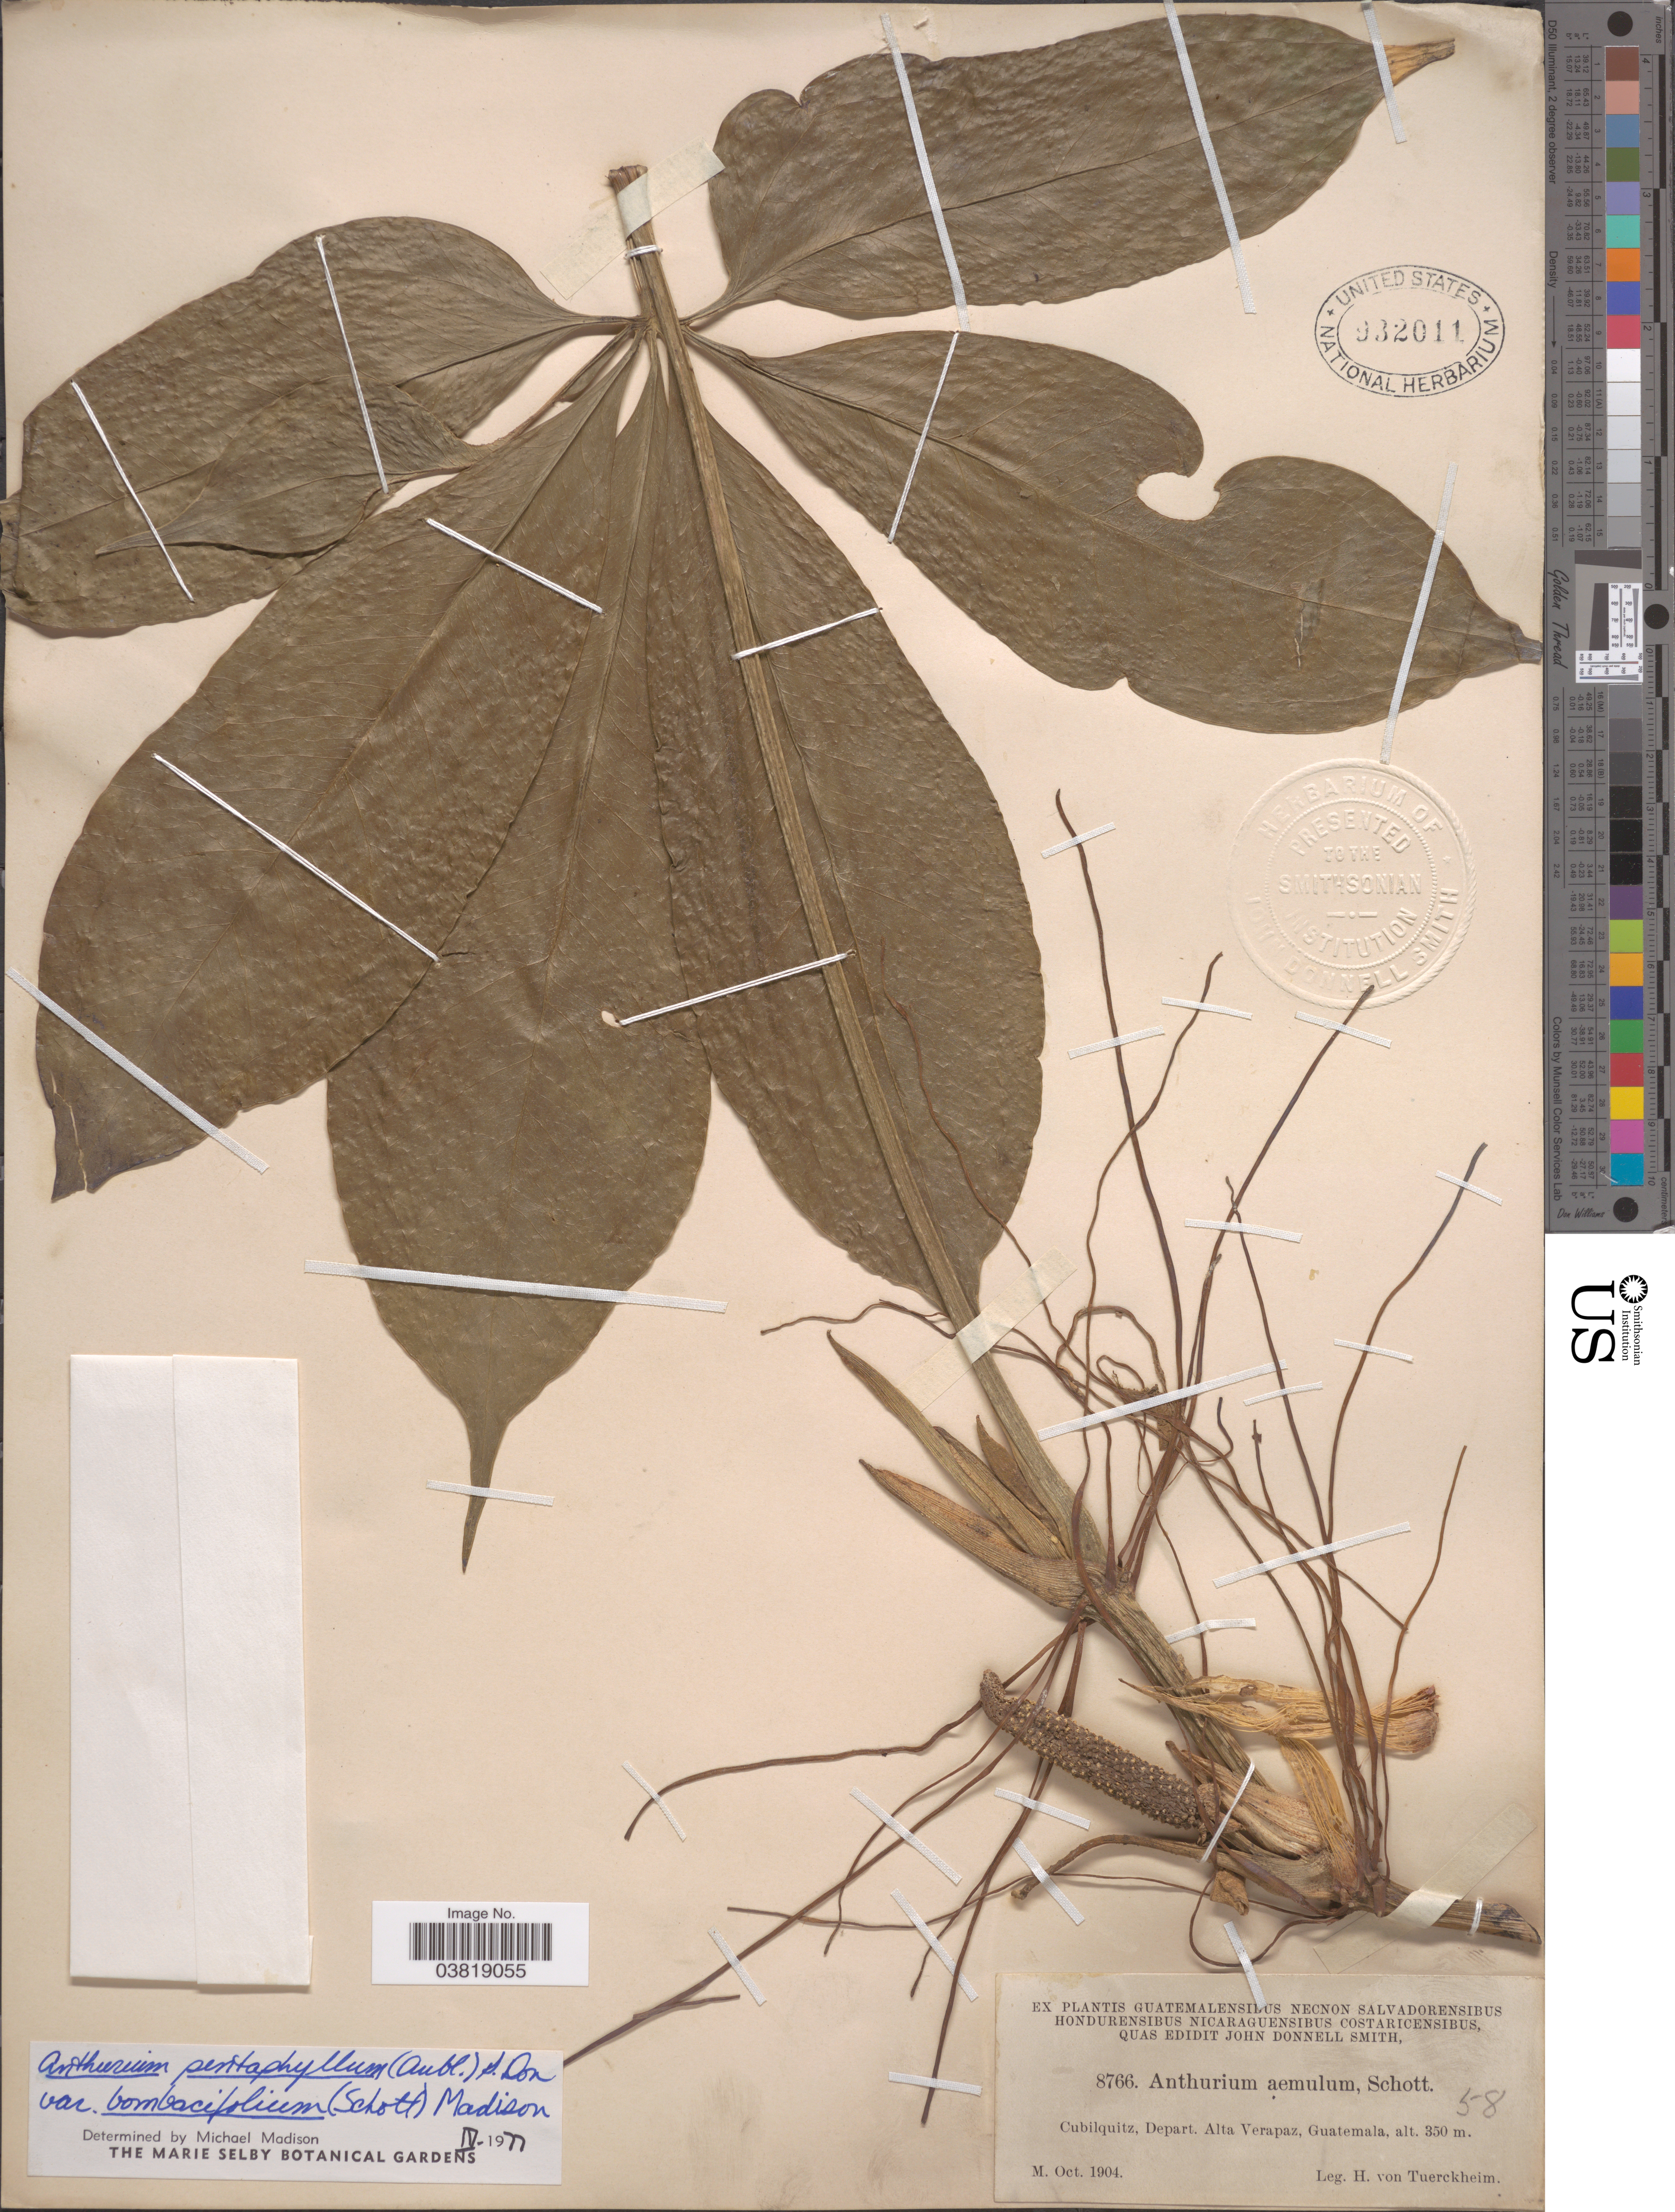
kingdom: Plantae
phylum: Tracheophyta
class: Liliopsida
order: Alismatales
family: Araceae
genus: Anthurium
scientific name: Anthurium pentaphyllum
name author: (Aubl.) G. Don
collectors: H. von Türckheim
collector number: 8766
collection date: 1904-10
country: Guatemala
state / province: Alta Verapaz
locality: Cubilquitz, Depart. Alta Verapaz.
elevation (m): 350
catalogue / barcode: US 932011